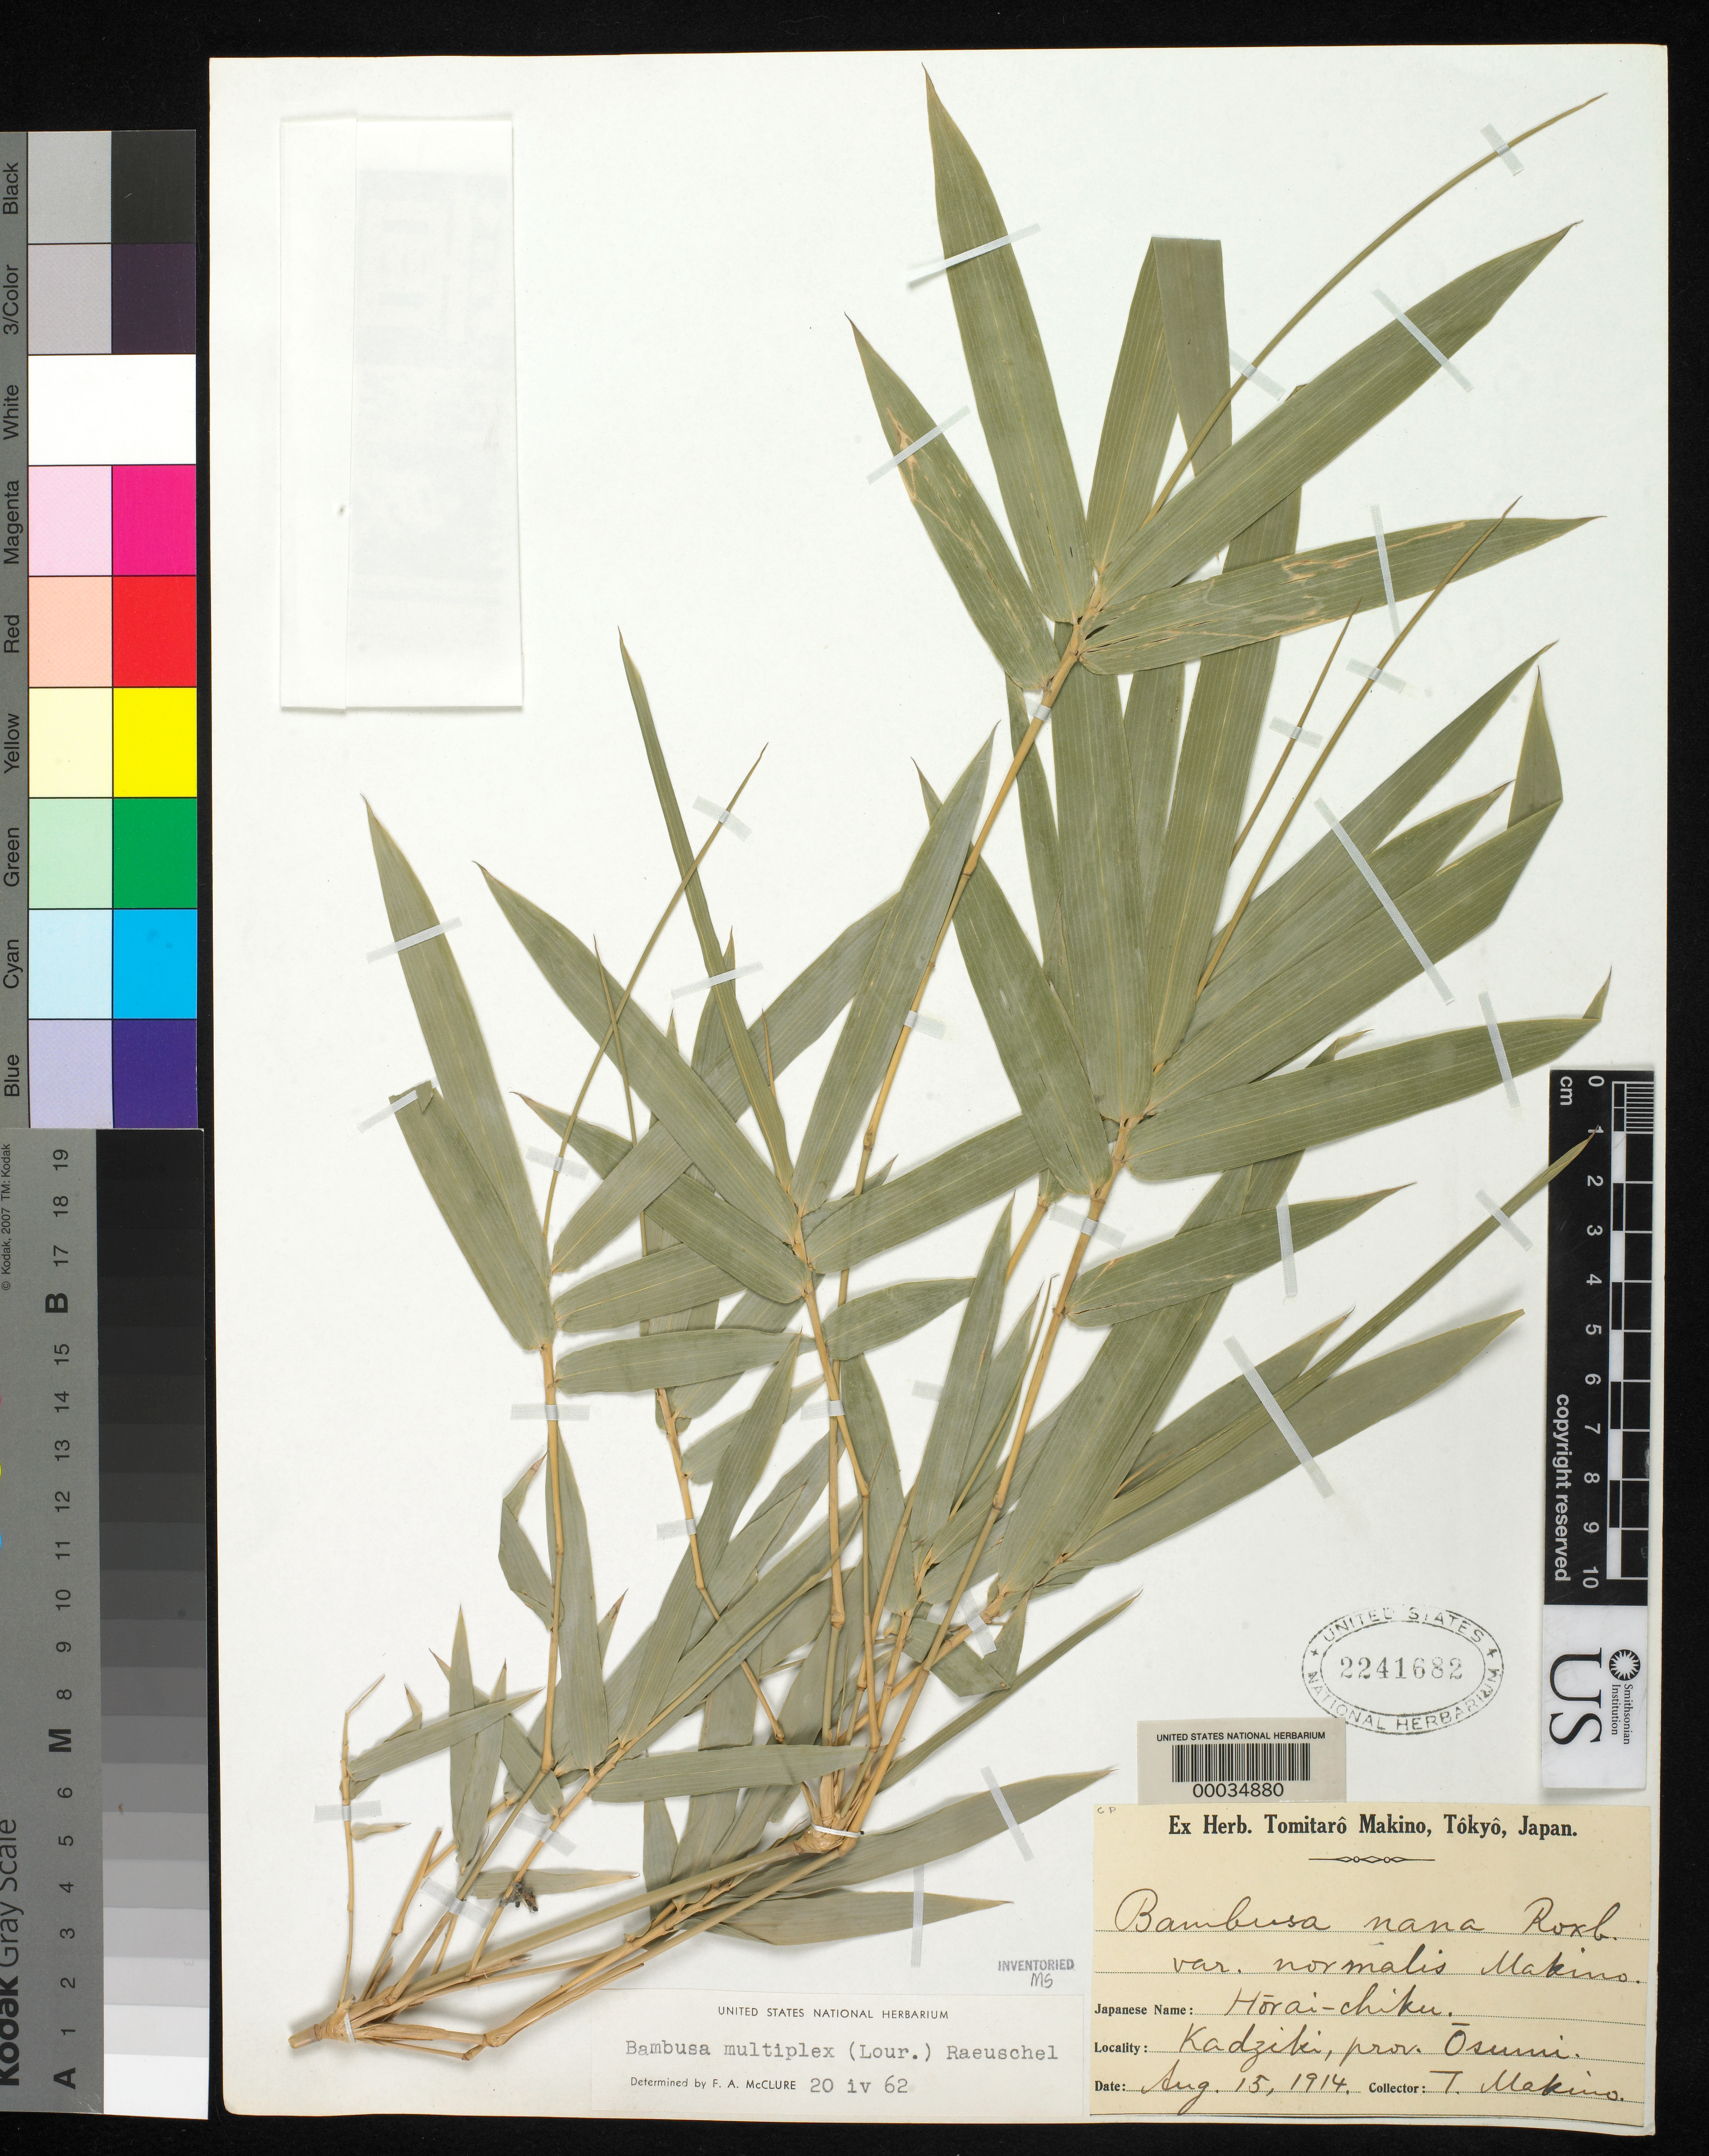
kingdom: Plantae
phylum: Tracheophyta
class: Liliopsida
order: Poales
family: Poaceae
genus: Bambusa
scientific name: Bambusa glaucescens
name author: (Willd.) Merr.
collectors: T. Makino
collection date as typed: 15 Aug 1914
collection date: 1914-08-15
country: Japan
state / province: Kagosima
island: Kyushu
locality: Osumi island, kadzibi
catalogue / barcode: US 2241682